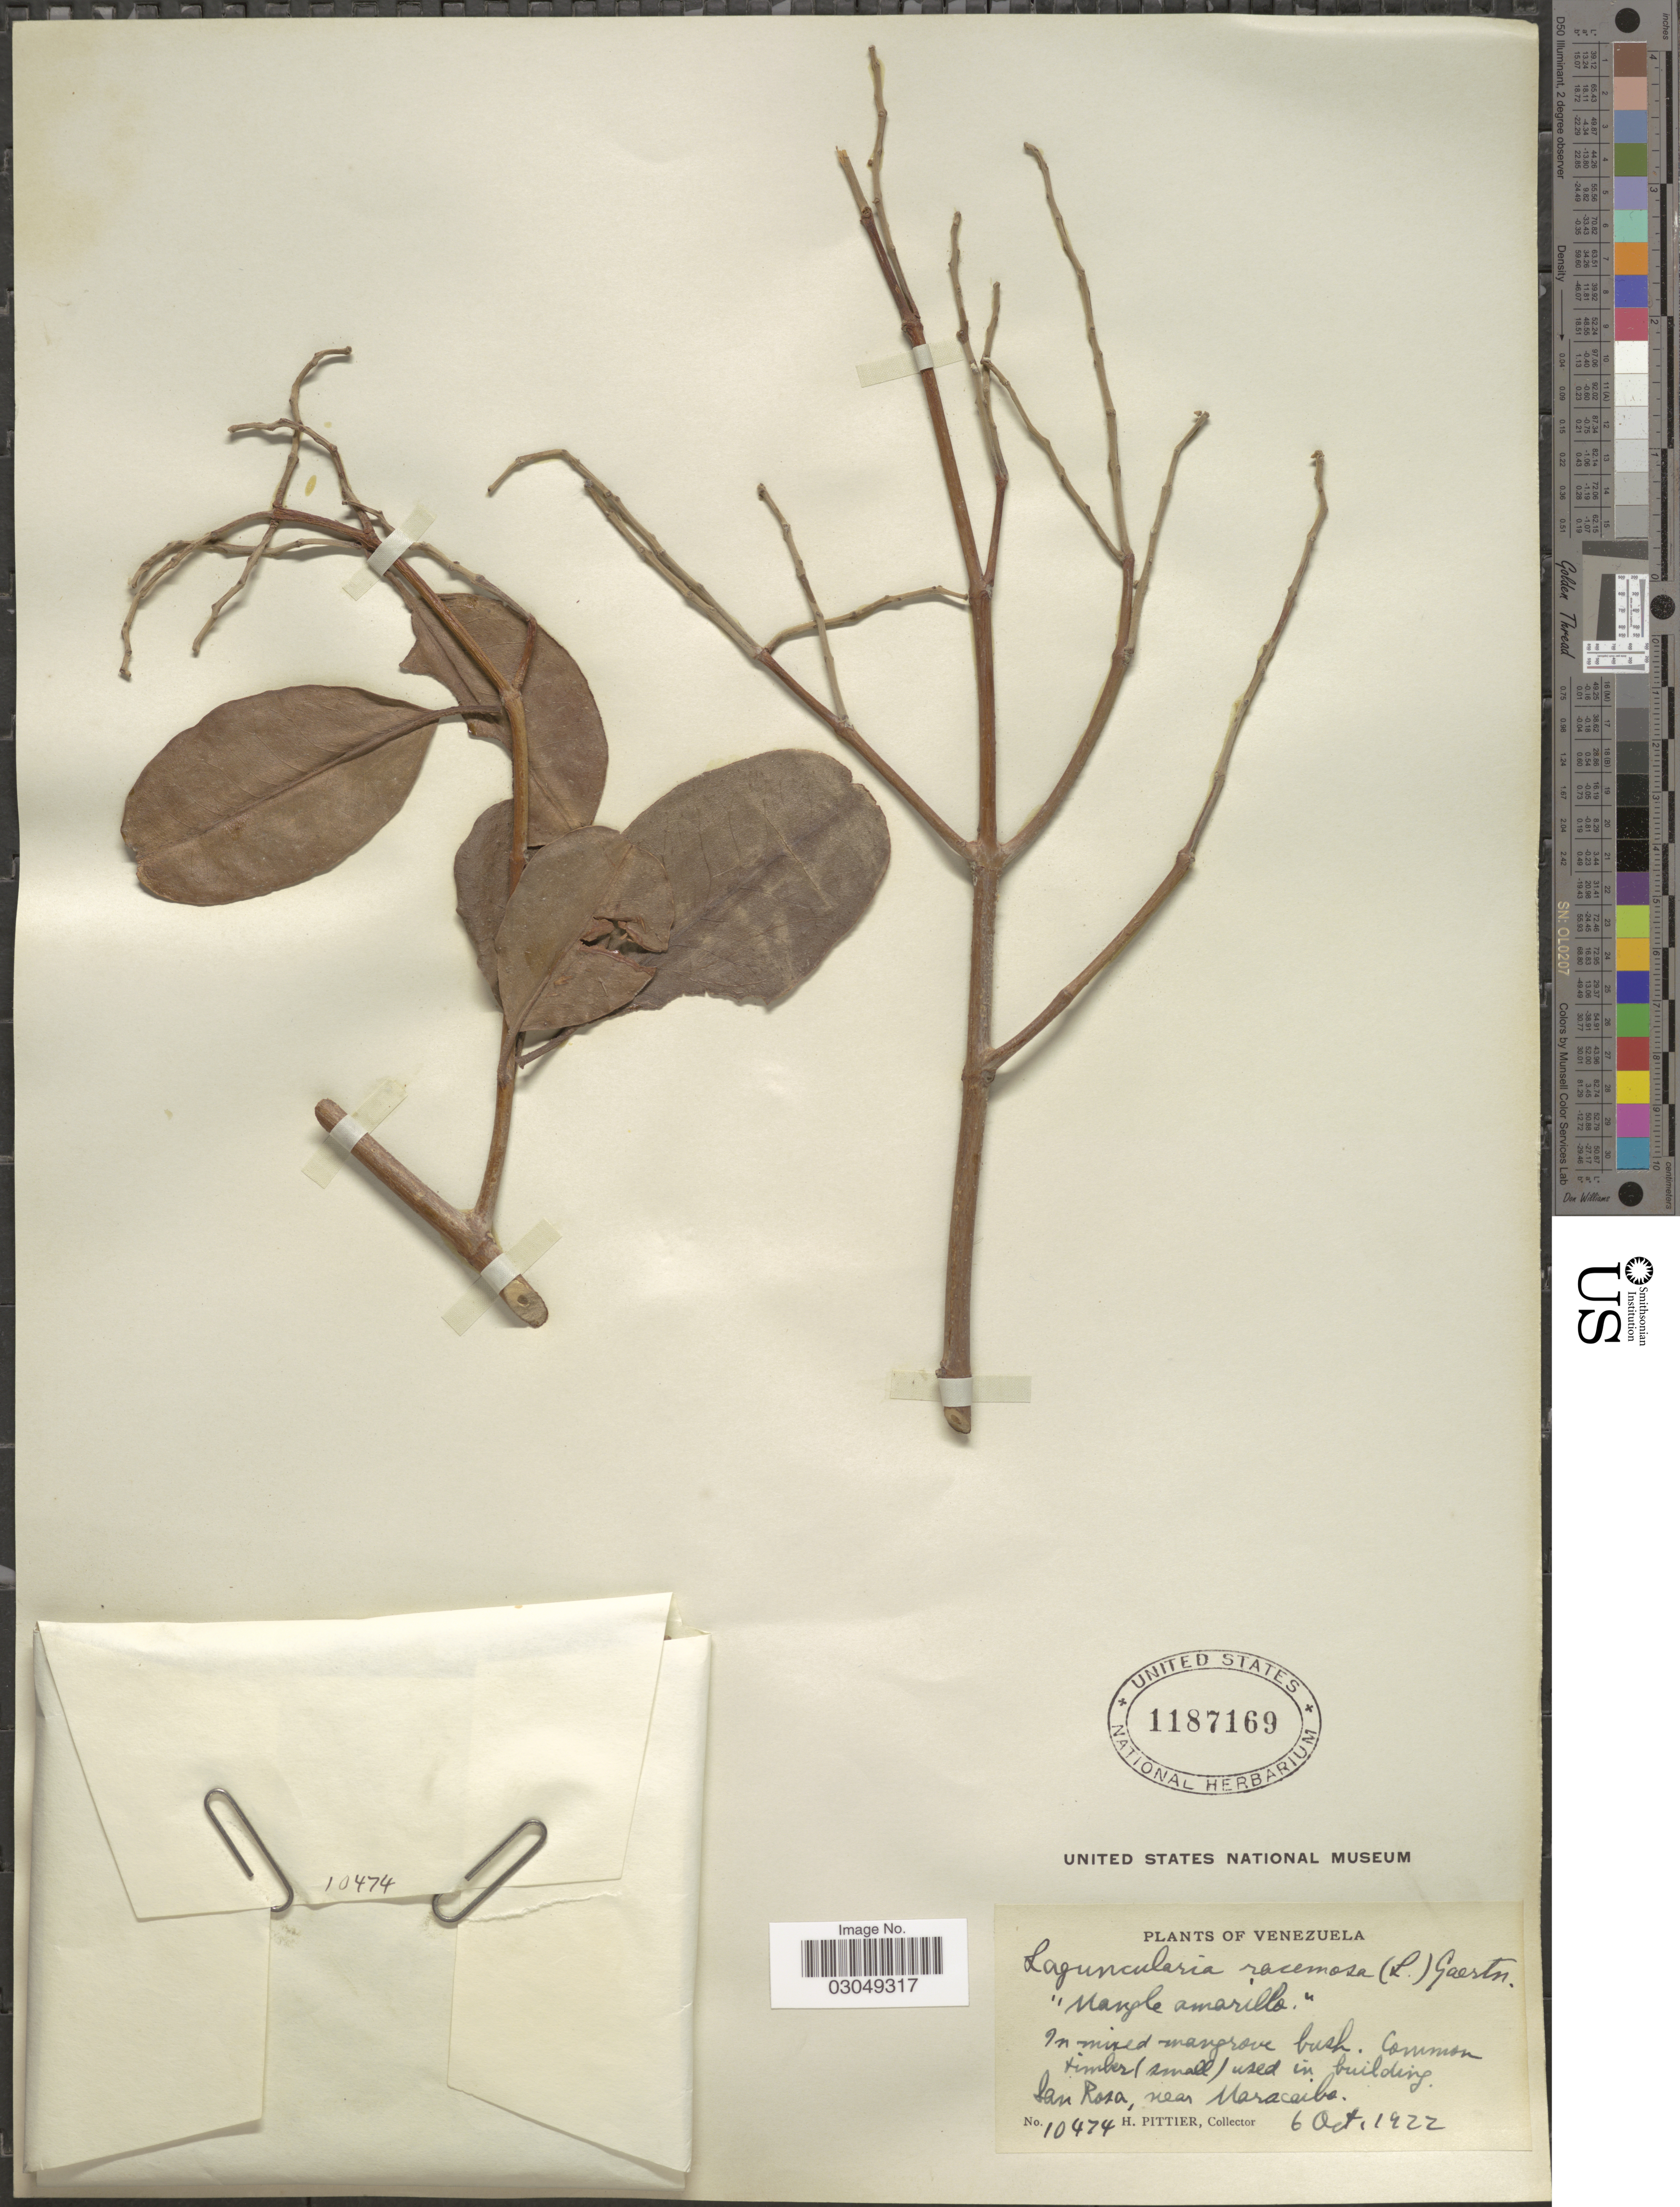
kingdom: Plantae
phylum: Tracheophyta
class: Magnoliopsida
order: Myrtales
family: Combretaceae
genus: Laguncularia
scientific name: Laguncularia racemosa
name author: (L.) C.F. Gaertn.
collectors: H. F. Pittier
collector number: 10474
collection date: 1922-10-06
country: Venezuela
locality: San Rosa, near Maracaiba.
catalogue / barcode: US 1187169